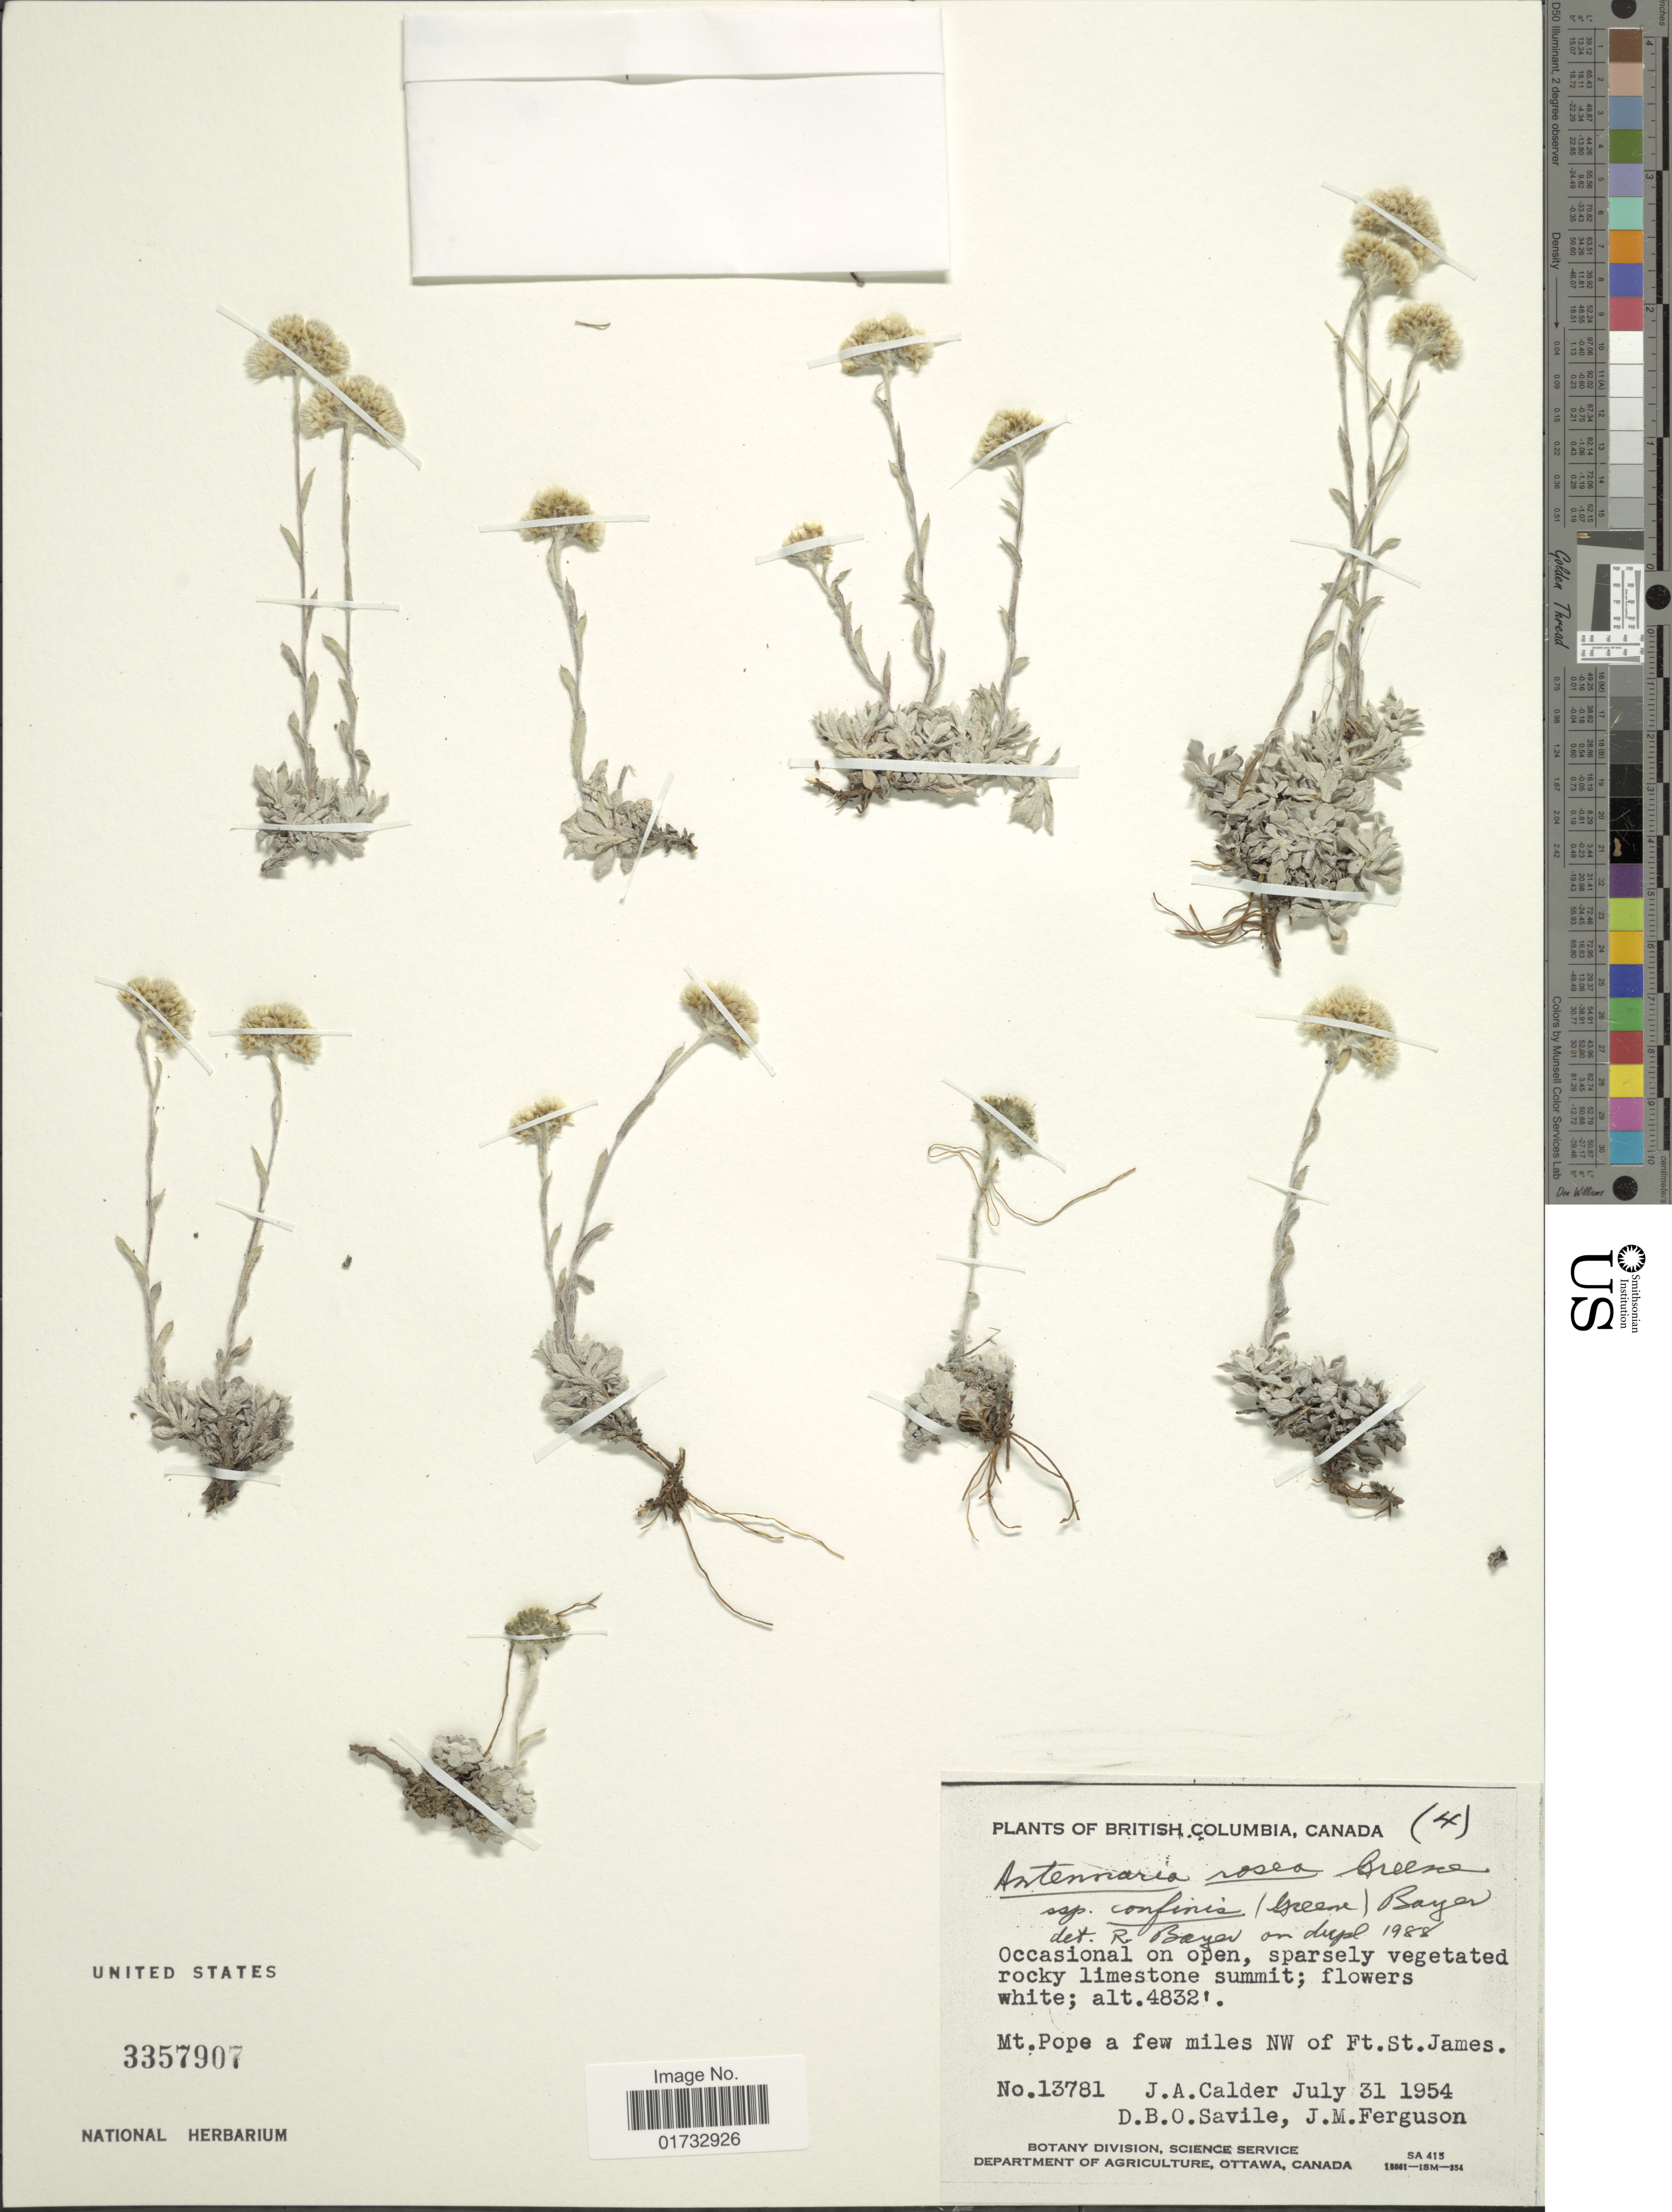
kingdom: Plantae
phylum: Tracheophyta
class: Magnoliopsida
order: Asterales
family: Asteraceae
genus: Antennaria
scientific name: Antennaria rosea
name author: Greene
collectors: J. A. Calder, D. Savile & J. M. Ferguson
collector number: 13781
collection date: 1954-07-31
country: Canada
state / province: British Columbia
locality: Occasional on open, on sparsely vegetated rocky limestone summit; Mt. Pope a few miles NW of Ft.St.James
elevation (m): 1473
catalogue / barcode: US 3357907